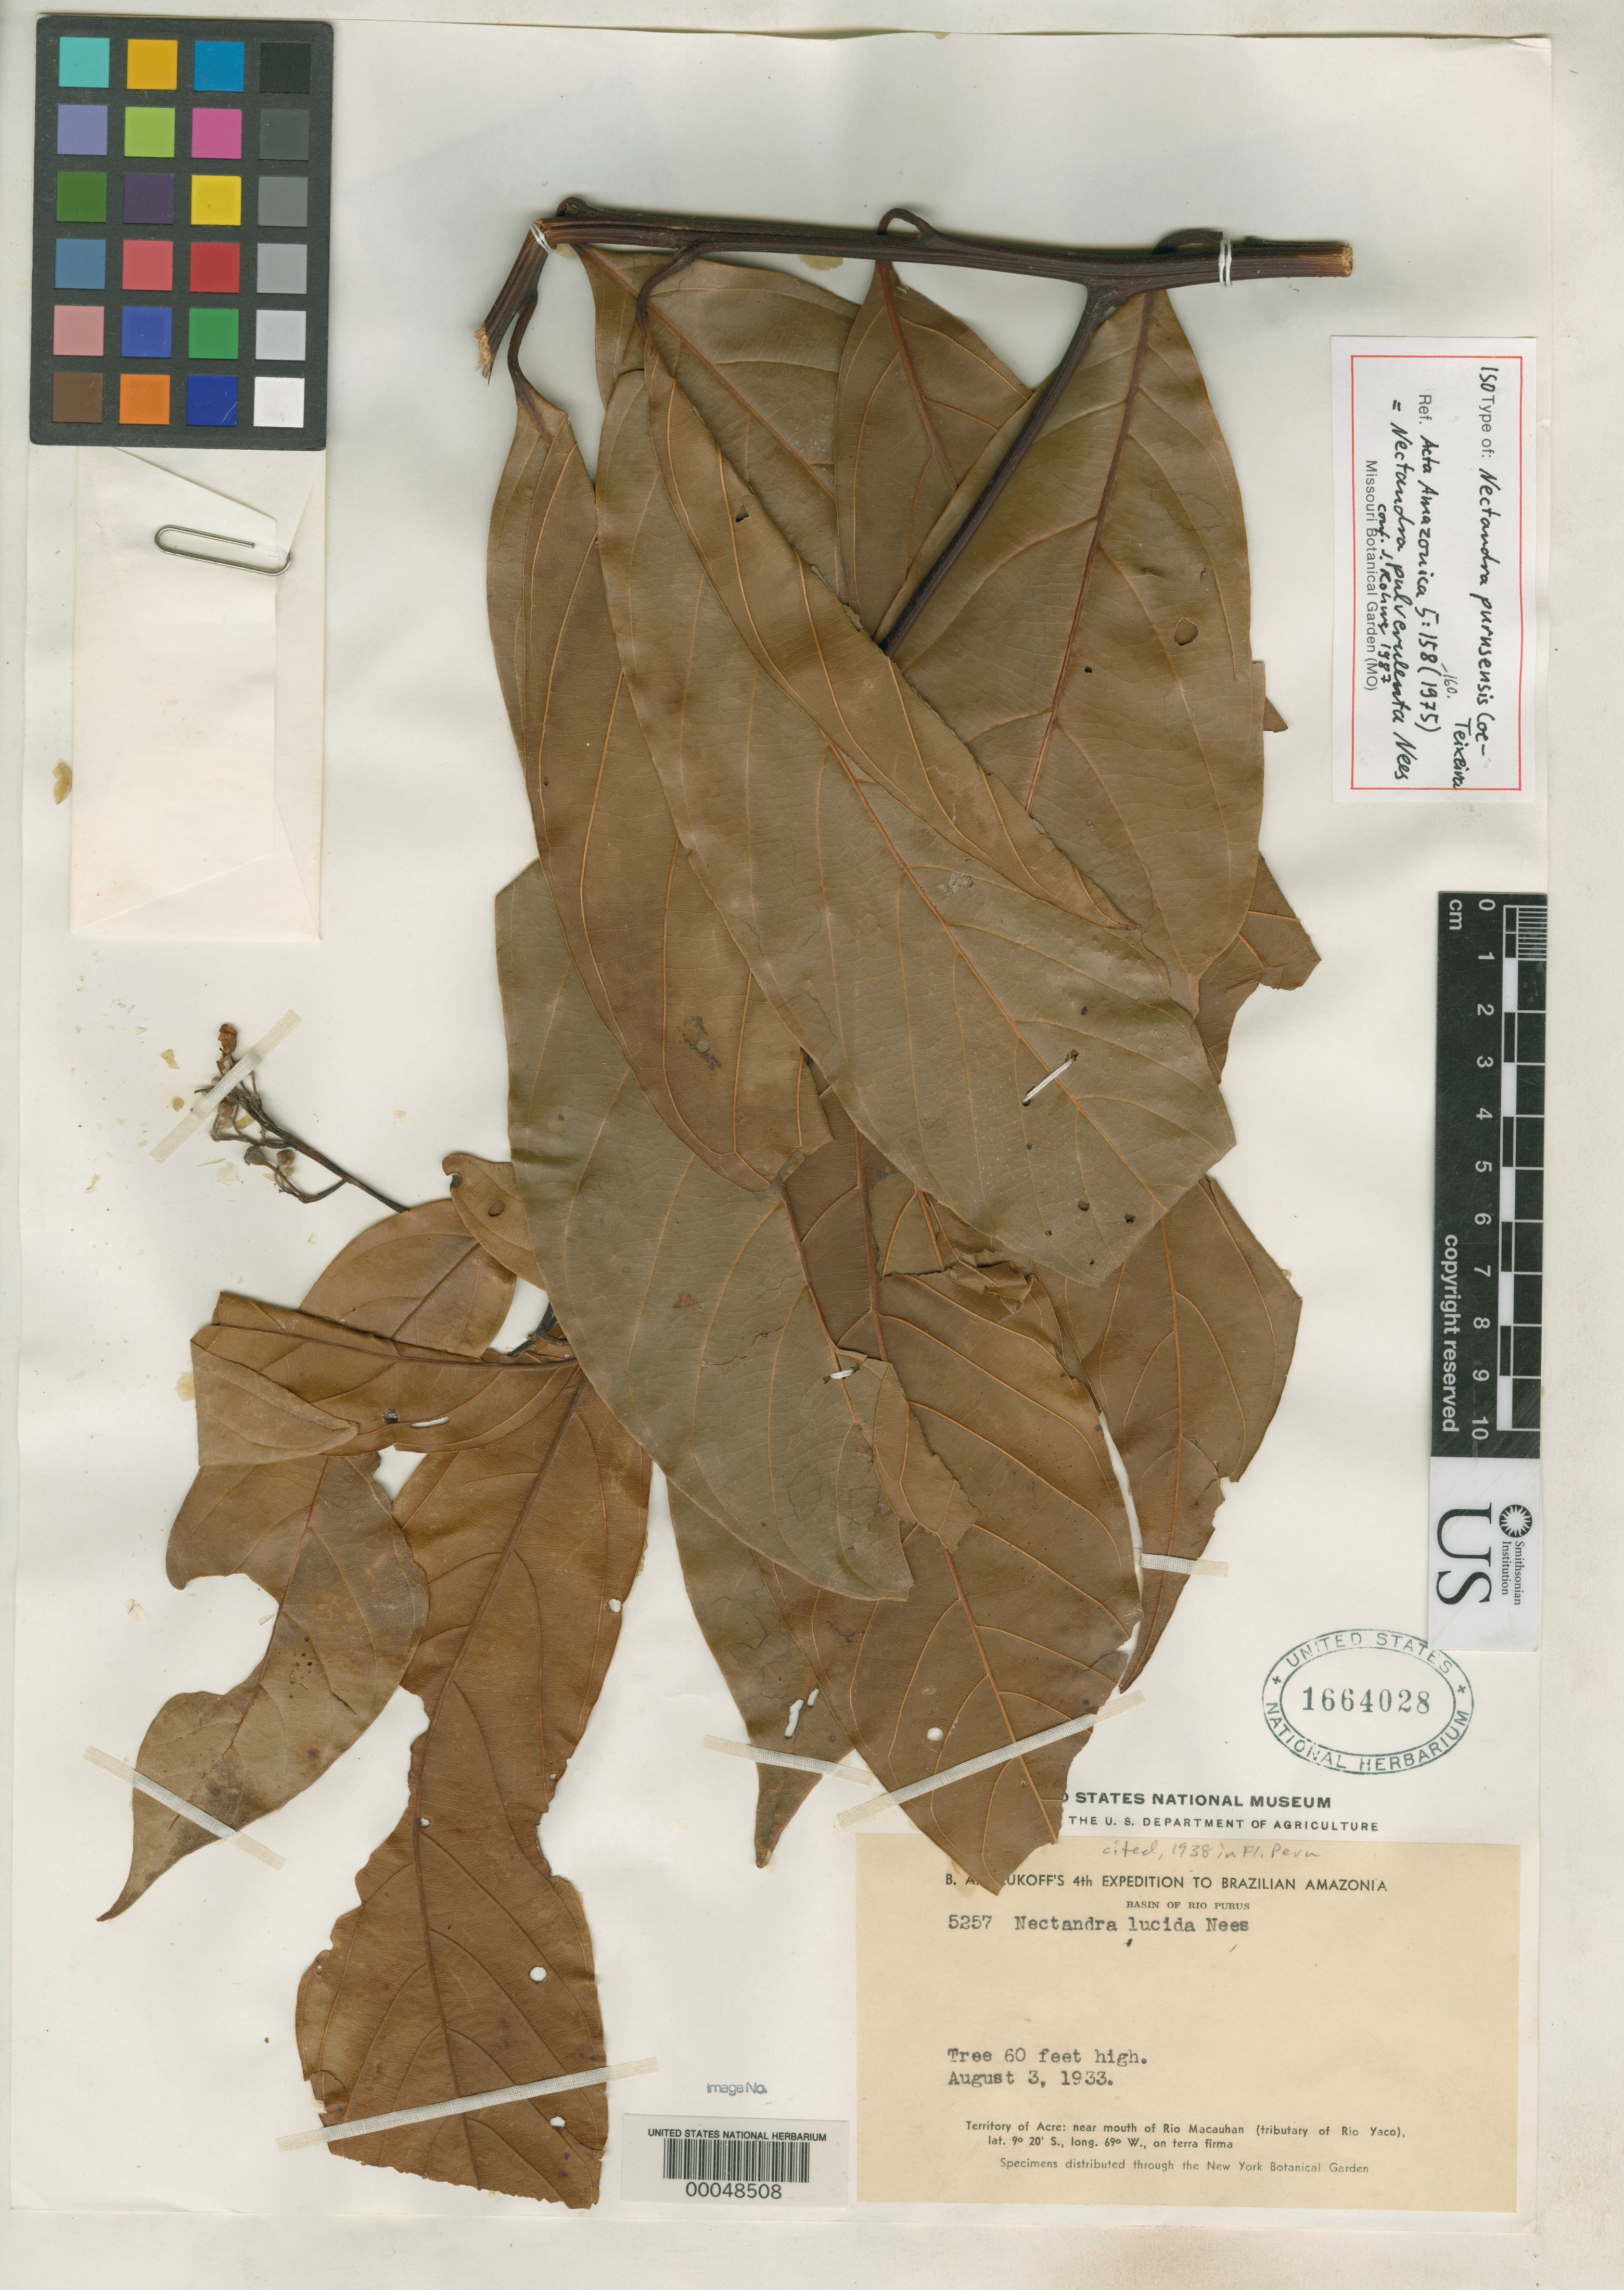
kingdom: Plantae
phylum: Tracheophyta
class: Magnoliopsida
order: Laurales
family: Lauraceae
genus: Nectandra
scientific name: Nectandra purusensis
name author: Coe-Teix.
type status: Isotype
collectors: B. A. Krukoff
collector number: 5257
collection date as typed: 03 Aug 1933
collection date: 1933-08-03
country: Brazil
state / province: Acre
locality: Near mouth of Rio Macauhan.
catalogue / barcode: US 1664028